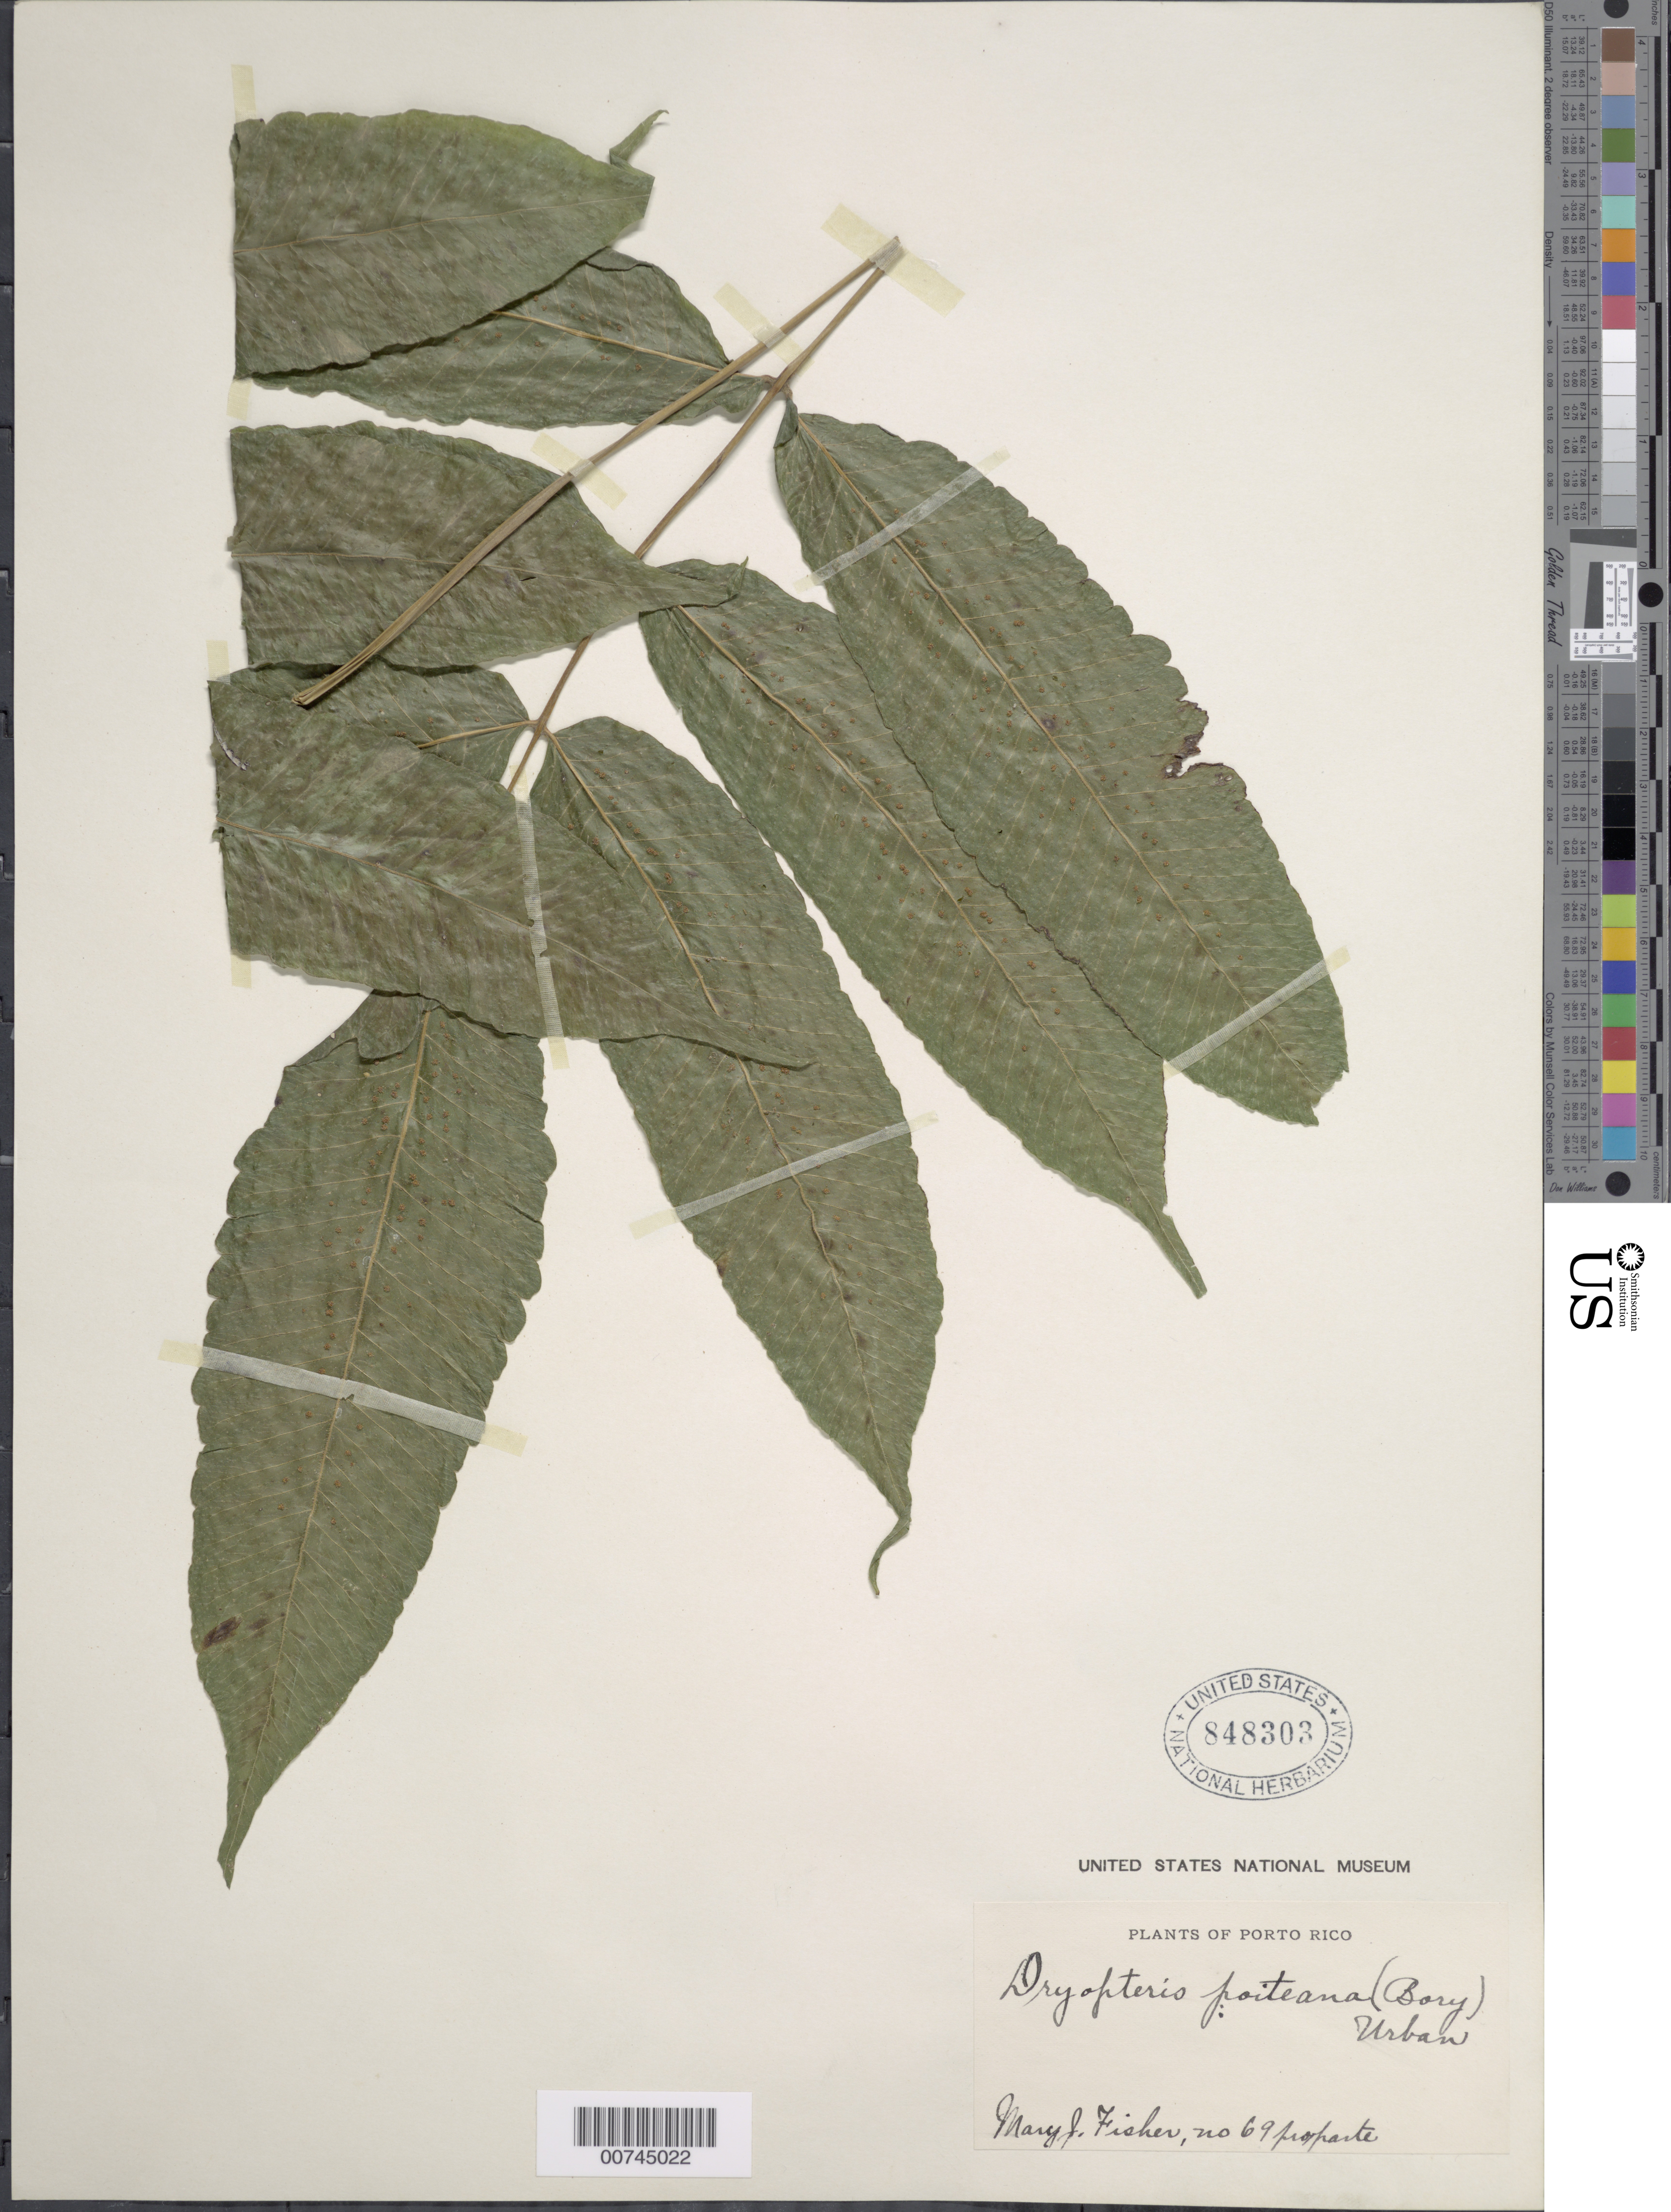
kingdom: Plantae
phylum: Tracheophyta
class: Polypodiopsida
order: Polypodiales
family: Thelypteridaceae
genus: Goniopteris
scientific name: Goniopteris poiteana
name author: (Bory) Ching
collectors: M. J. Fisher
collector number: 69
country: Puerto Rico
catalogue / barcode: US 848303